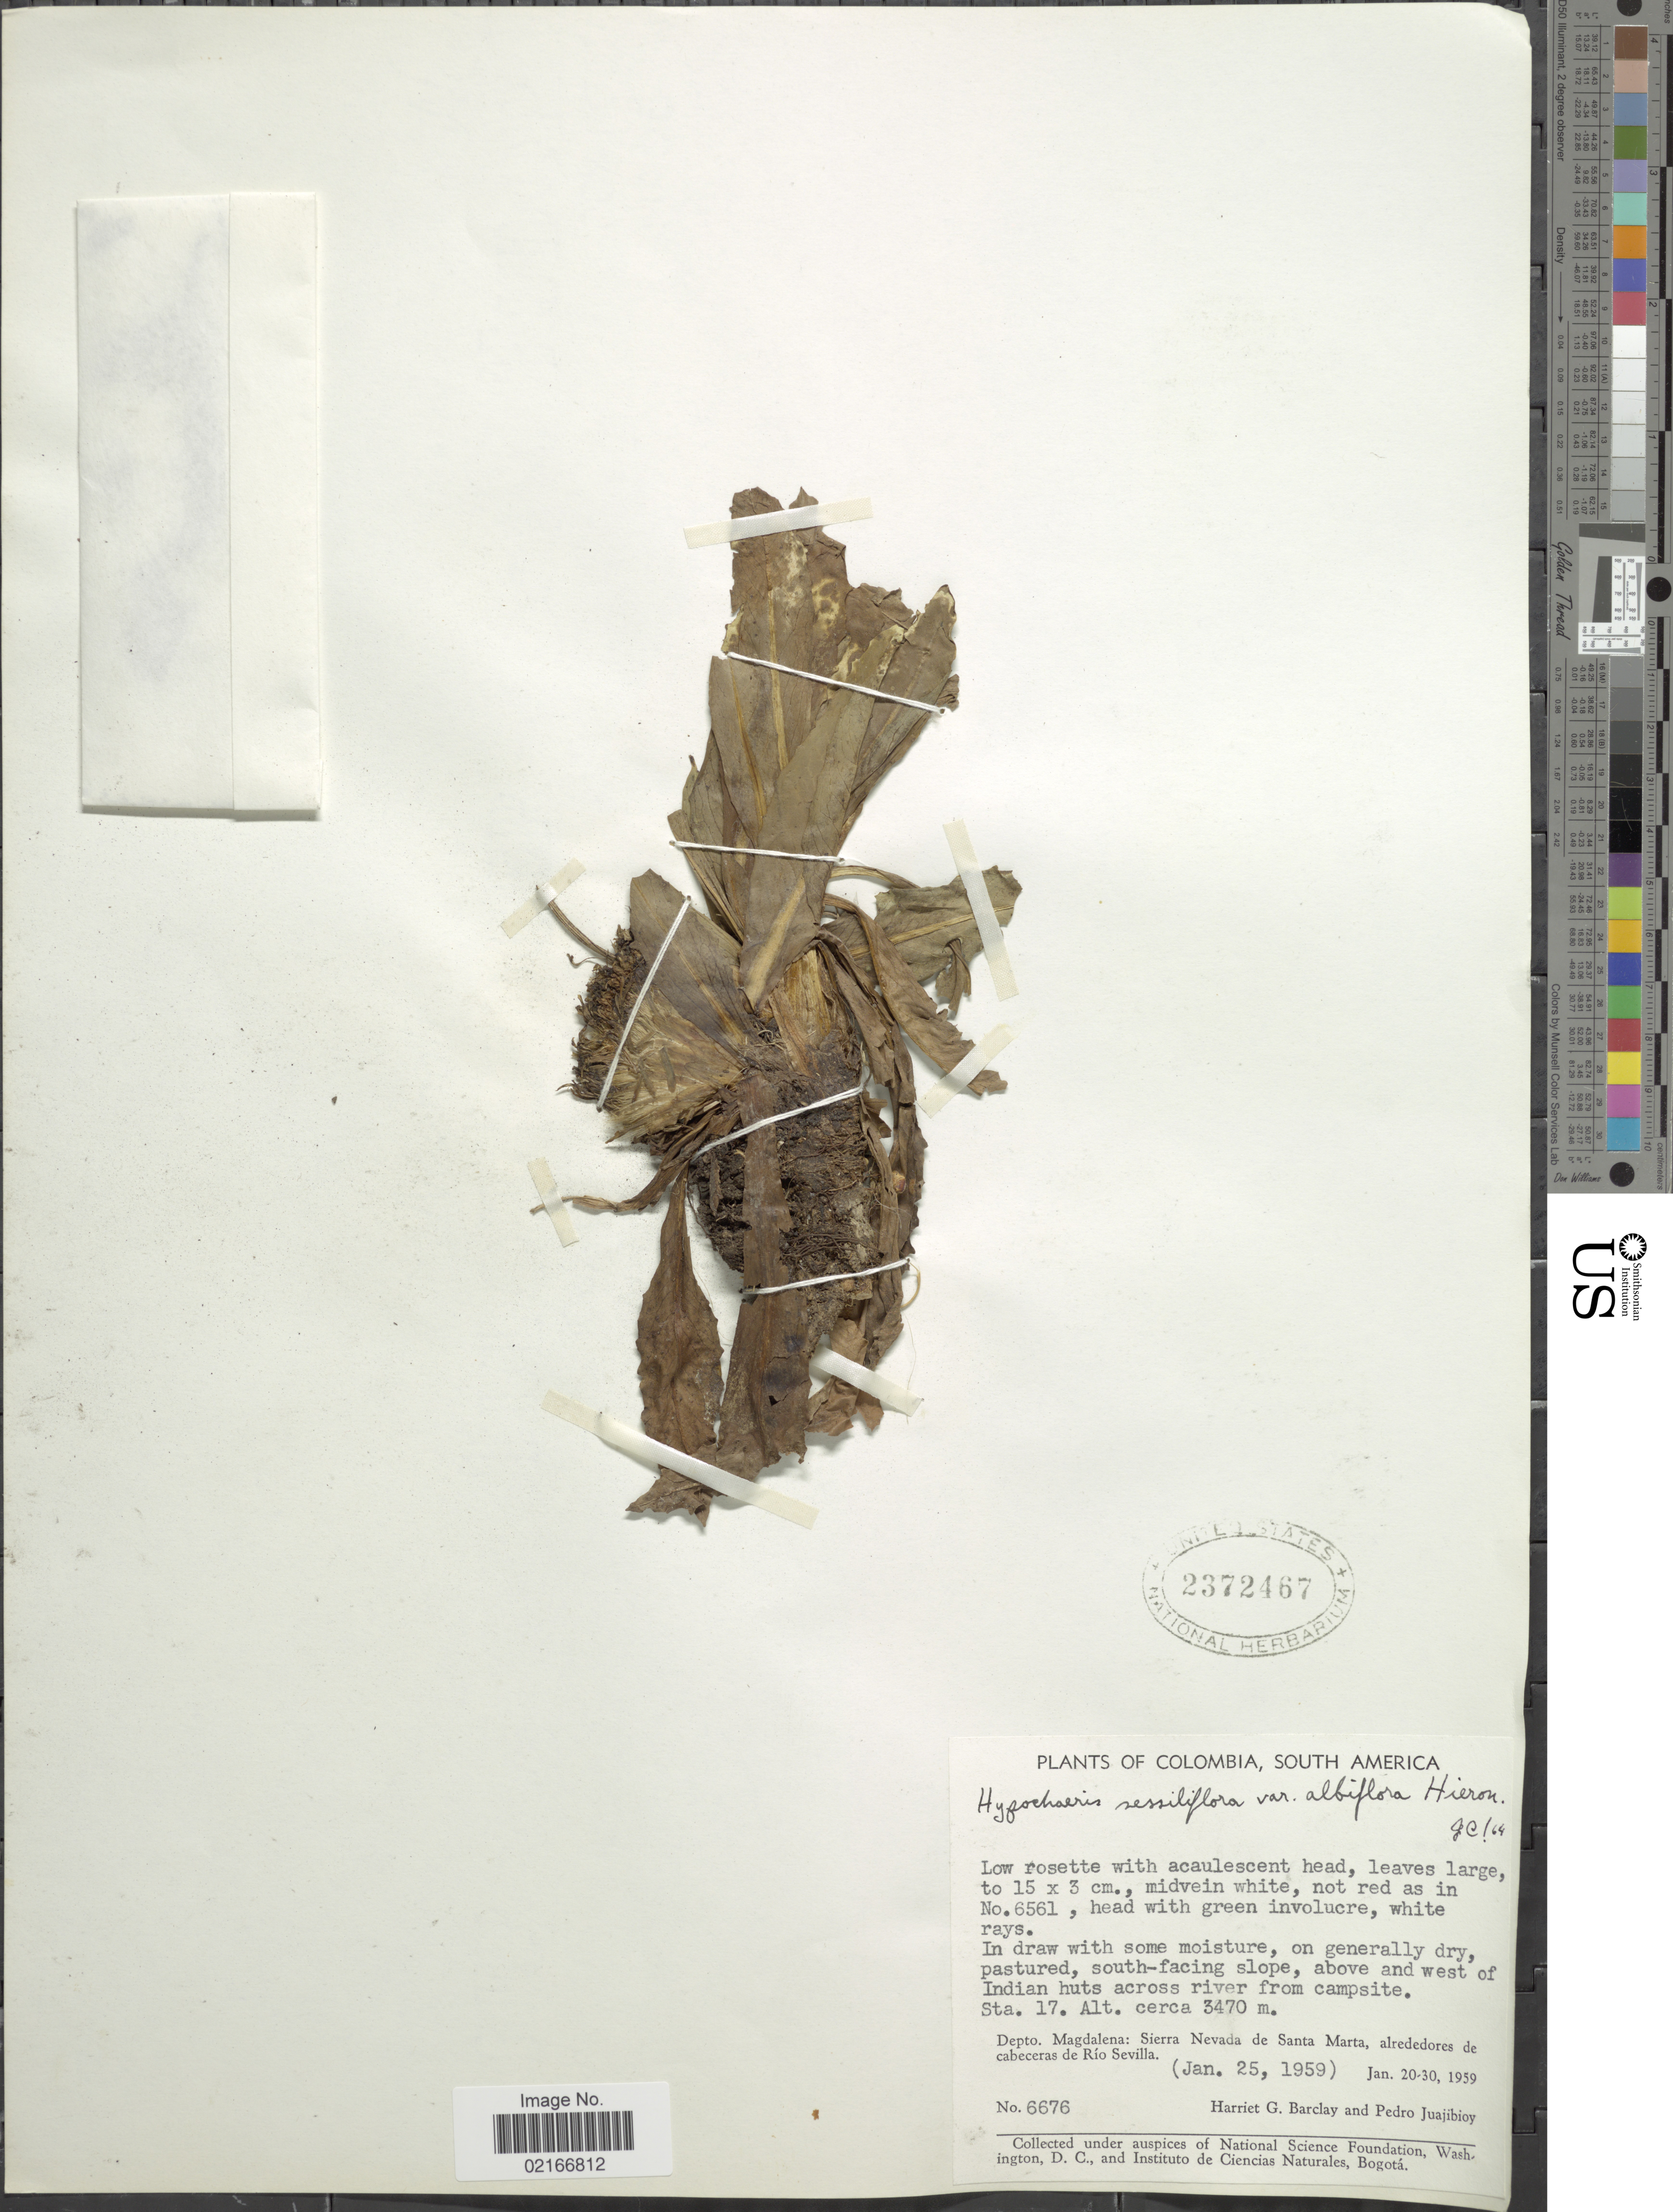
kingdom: Plantae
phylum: Tracheophyta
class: Magnoliopsida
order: Asterales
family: Asteraceae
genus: Hypochaeris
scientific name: Hypochaeris sessiliflora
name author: Kunth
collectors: H. G. Barclay & P. Juajibioy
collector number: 6676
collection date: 1959-01-25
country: Colombia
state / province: Magdalena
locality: Above and west of Indian huts across river from campsite. Sierra Nevada de Santa Marta, alrededores de cabeceras de Río Sevilla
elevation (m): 3470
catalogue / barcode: US 2372467